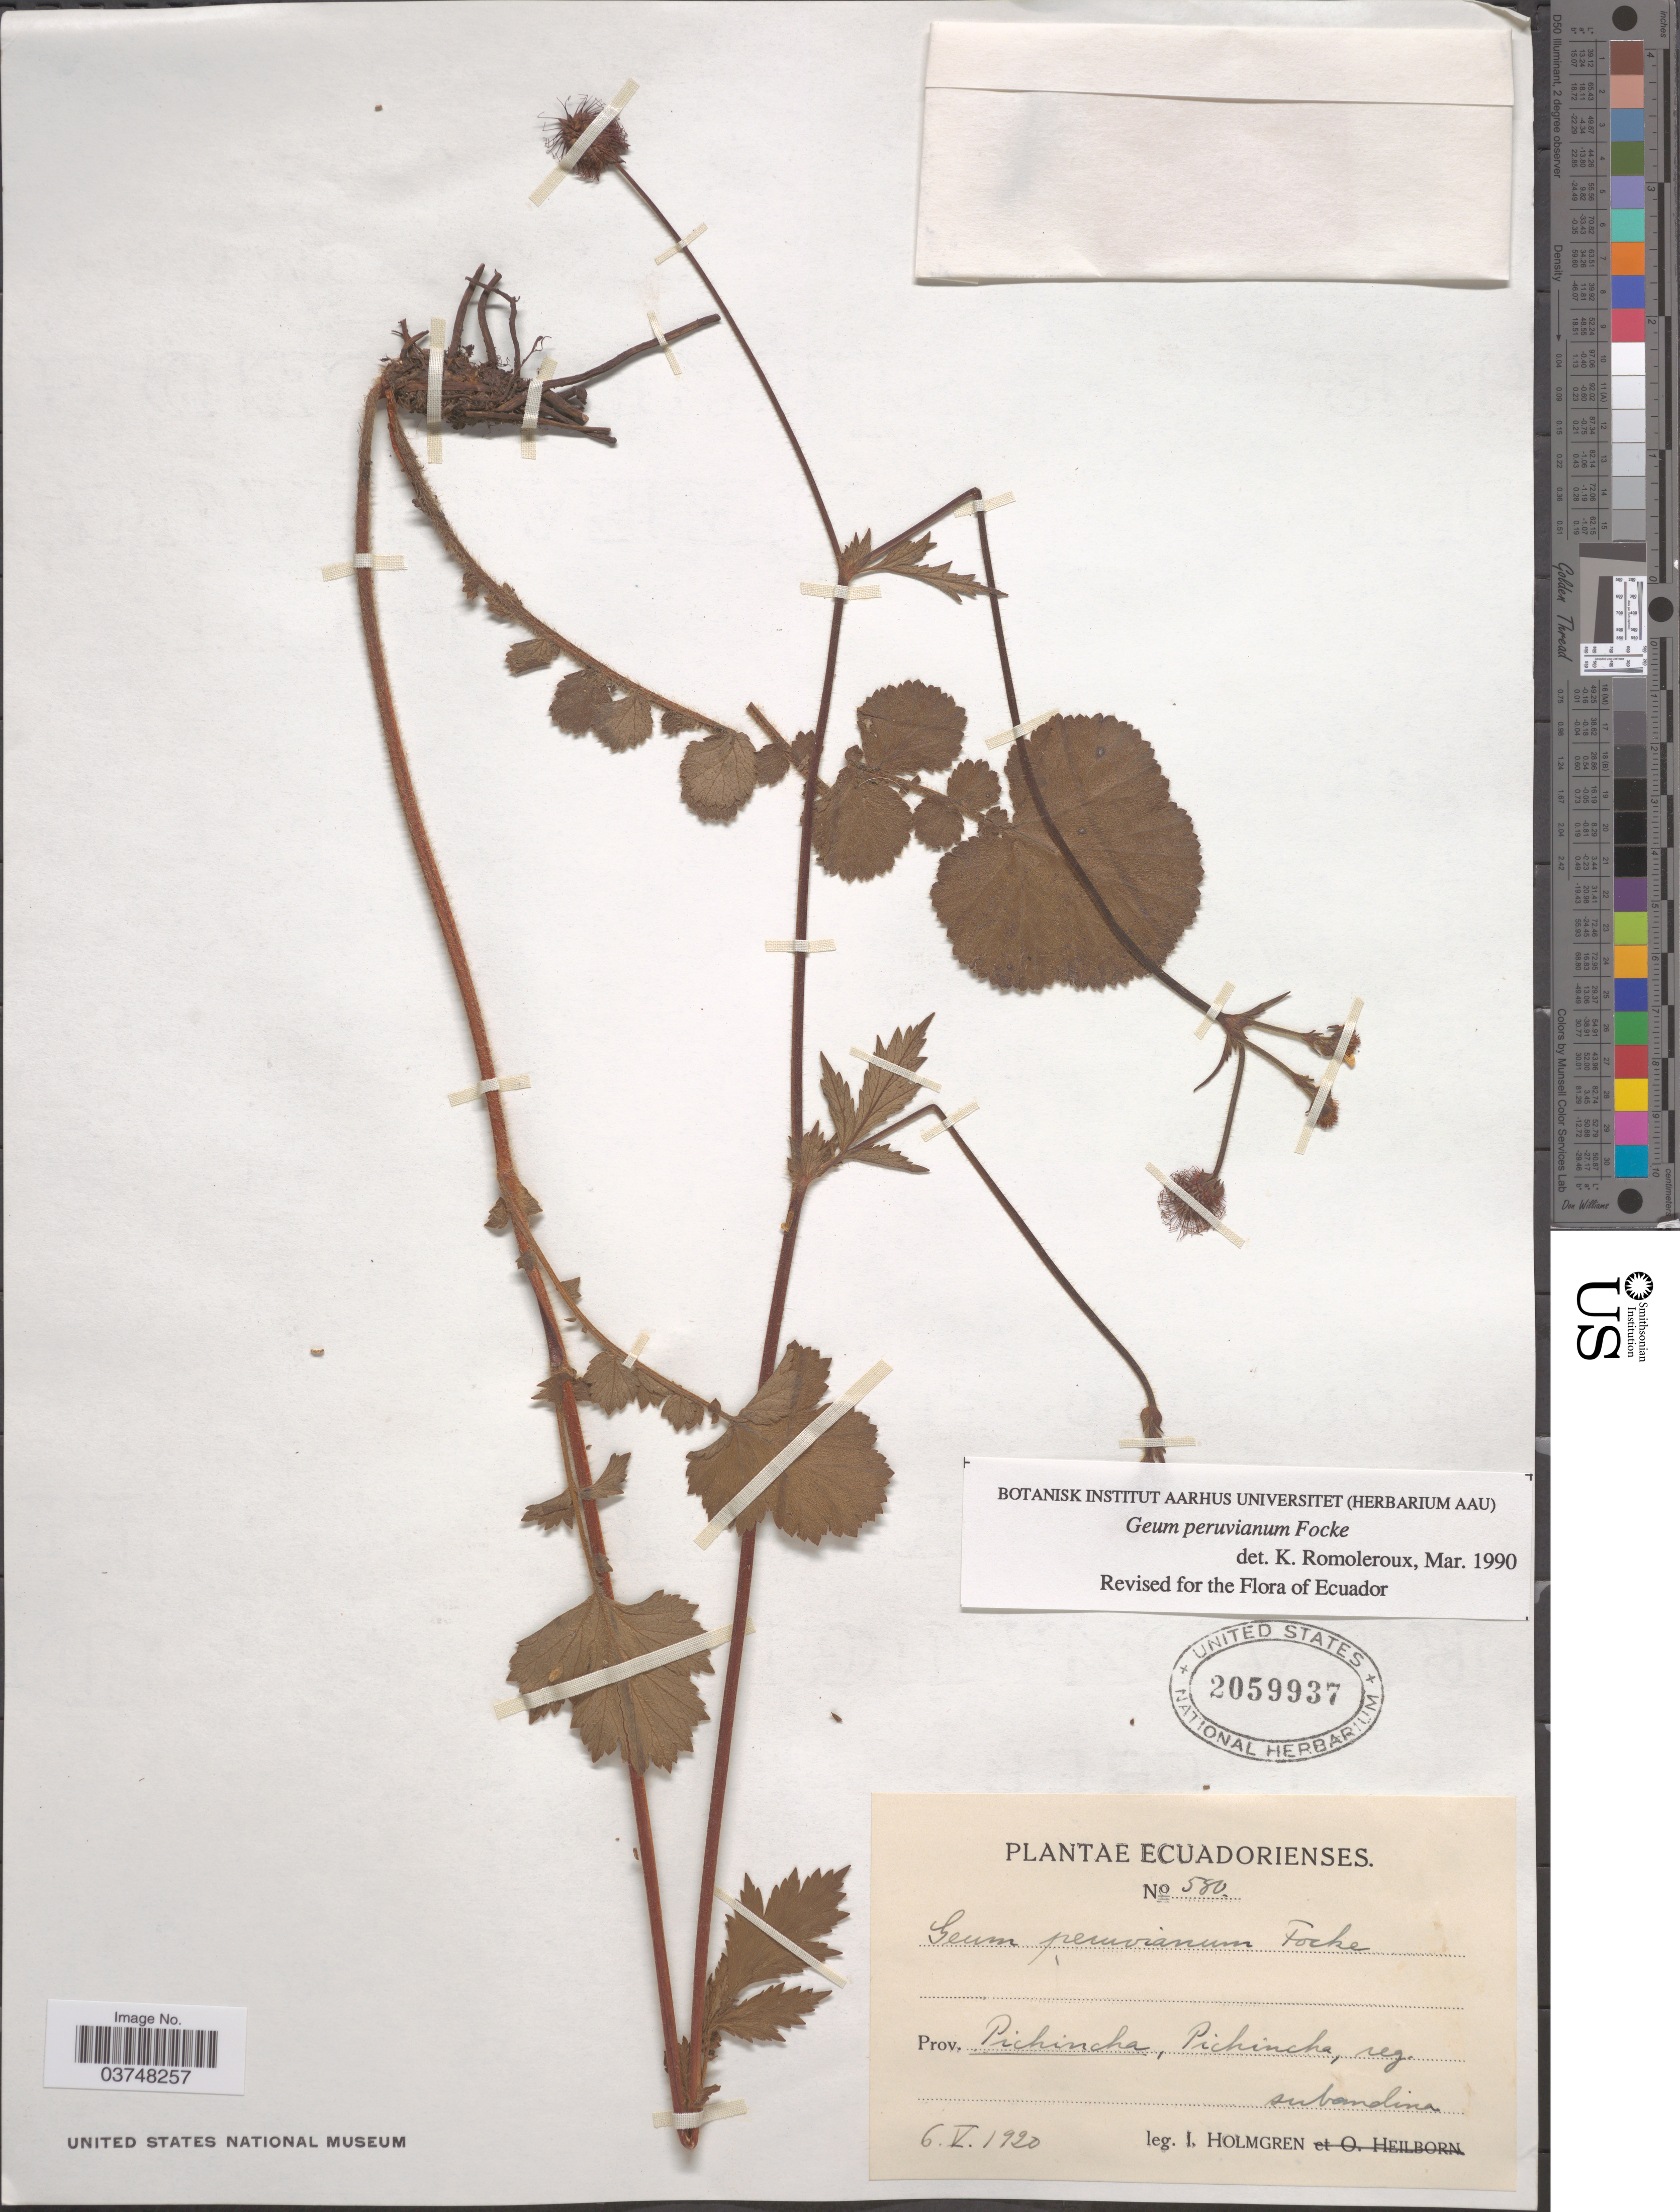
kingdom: Plantae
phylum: Tracheophyta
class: Magnoliopsida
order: Rosales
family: Rosaceae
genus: Geum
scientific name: Geum peruvianum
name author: Focke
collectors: I. Holmgren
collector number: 580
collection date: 1920-05-06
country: Ecuador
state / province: Pichincha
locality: Pichincha, reg. subandina.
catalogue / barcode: US 2059937